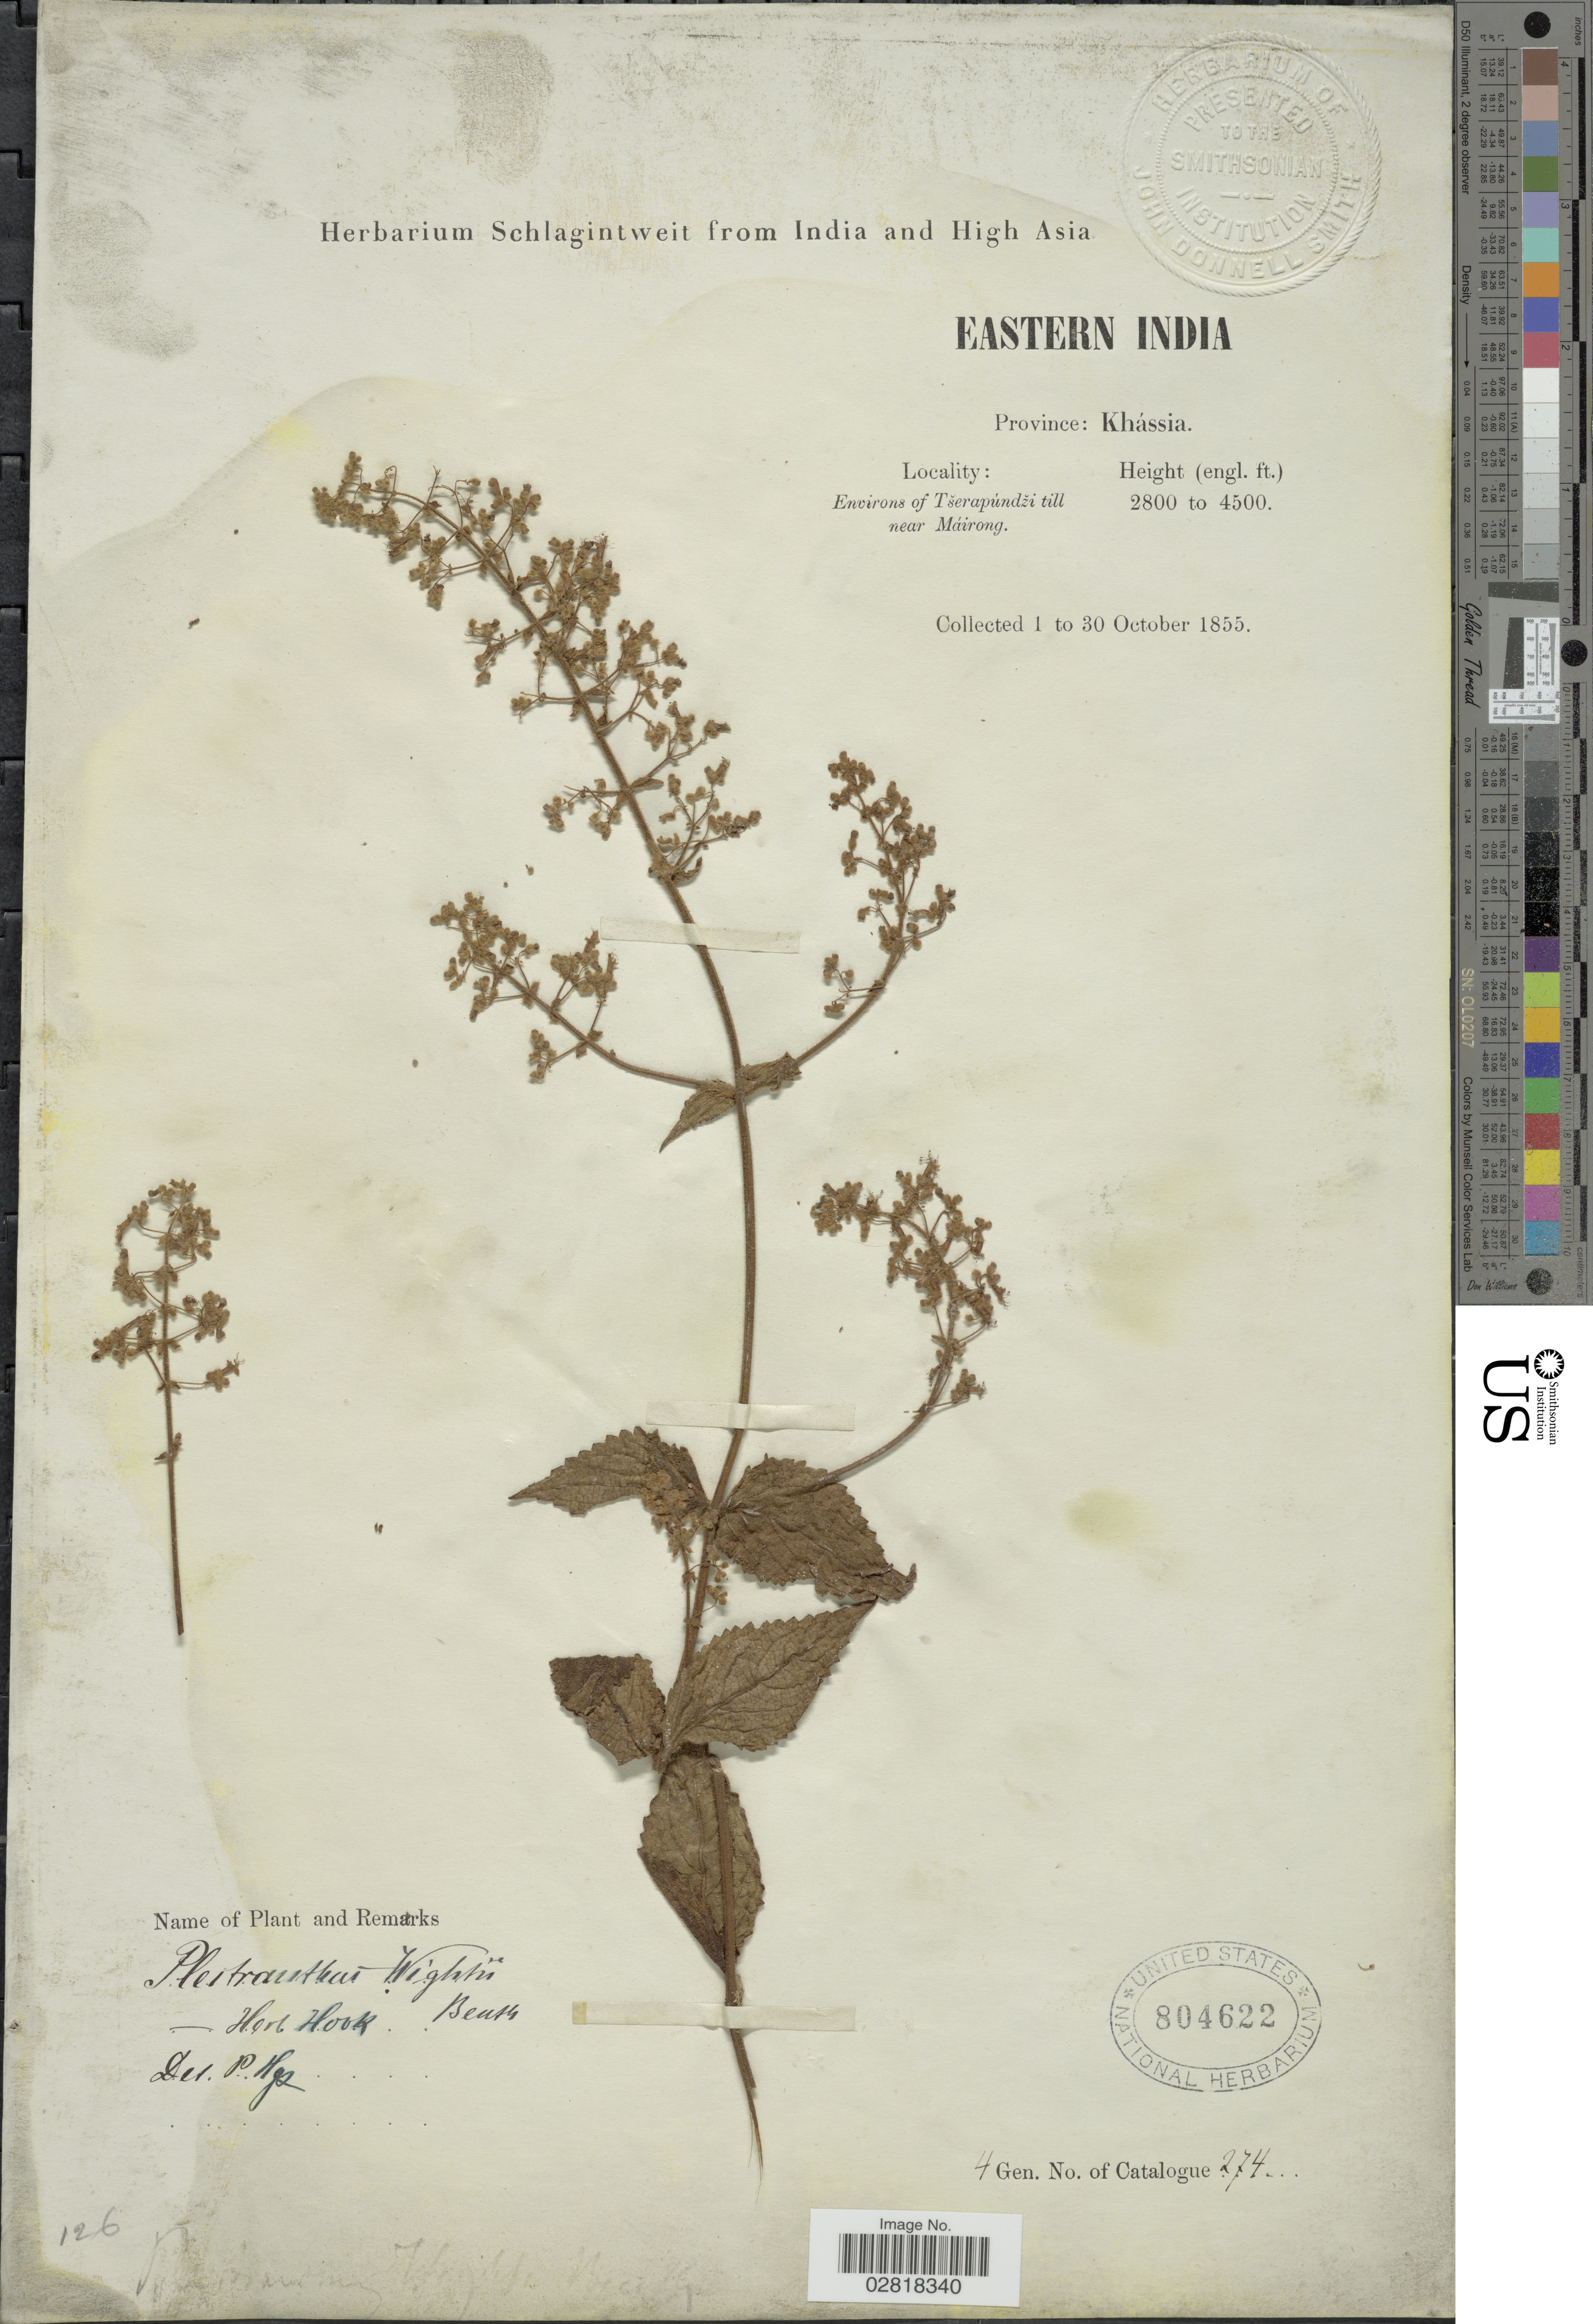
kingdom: Plantae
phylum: Tracheophyta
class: Magnoliopsida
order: Lamiales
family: Lamiaceae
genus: Plectranthus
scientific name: Plectranthus wightii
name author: Benth.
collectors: ex herb. Schlagintweit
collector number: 274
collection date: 1855-10-01/1855-10-30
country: India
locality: Eastern India, Province: Khássia, Environs of Tserapúndzi till near Máirong.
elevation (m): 853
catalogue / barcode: US 804622